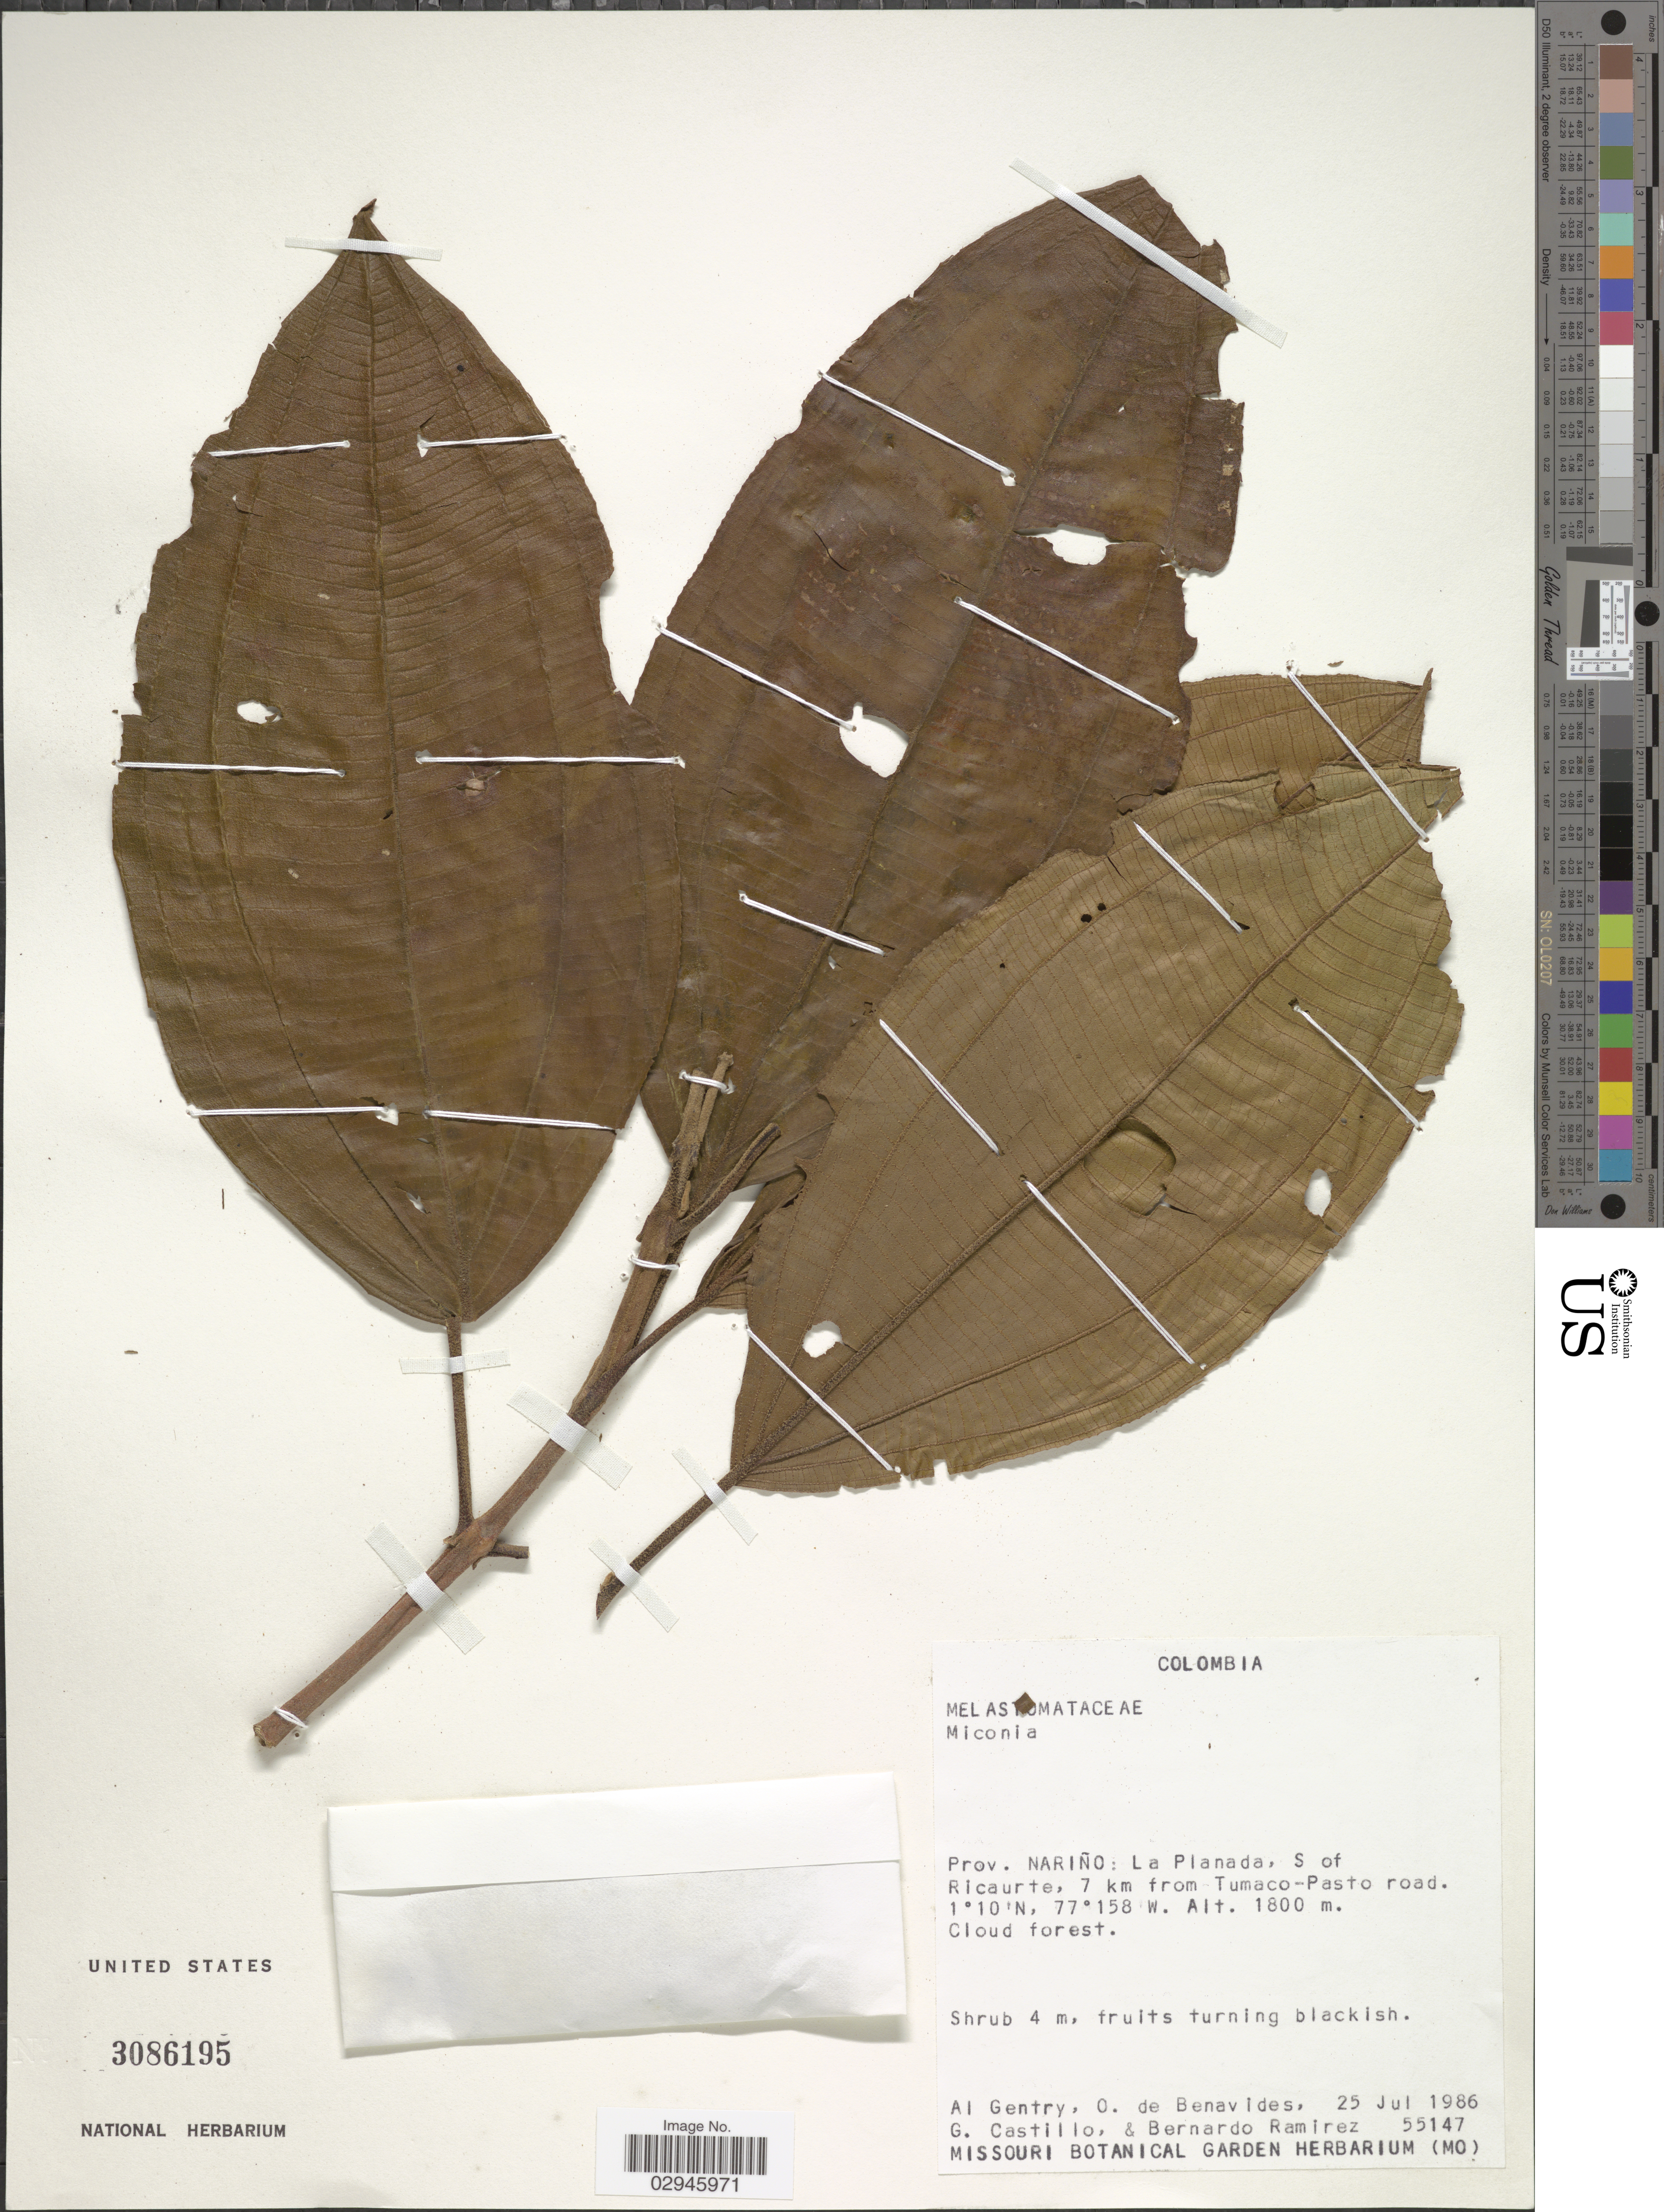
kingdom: Plantae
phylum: Tracheophyta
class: Magnoliopsida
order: Myrtales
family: Melastomataceae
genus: Miconia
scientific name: Miconia sp.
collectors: A. H. Gentry, Olga S. de Benavides, G. Castillo & B. Ramírez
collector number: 55147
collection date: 1986-07-25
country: Colombia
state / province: Nariño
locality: La Planada, S of Ricaurte, 7 km from Tumaco-Pasto road.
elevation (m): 1800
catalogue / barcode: US 3086195